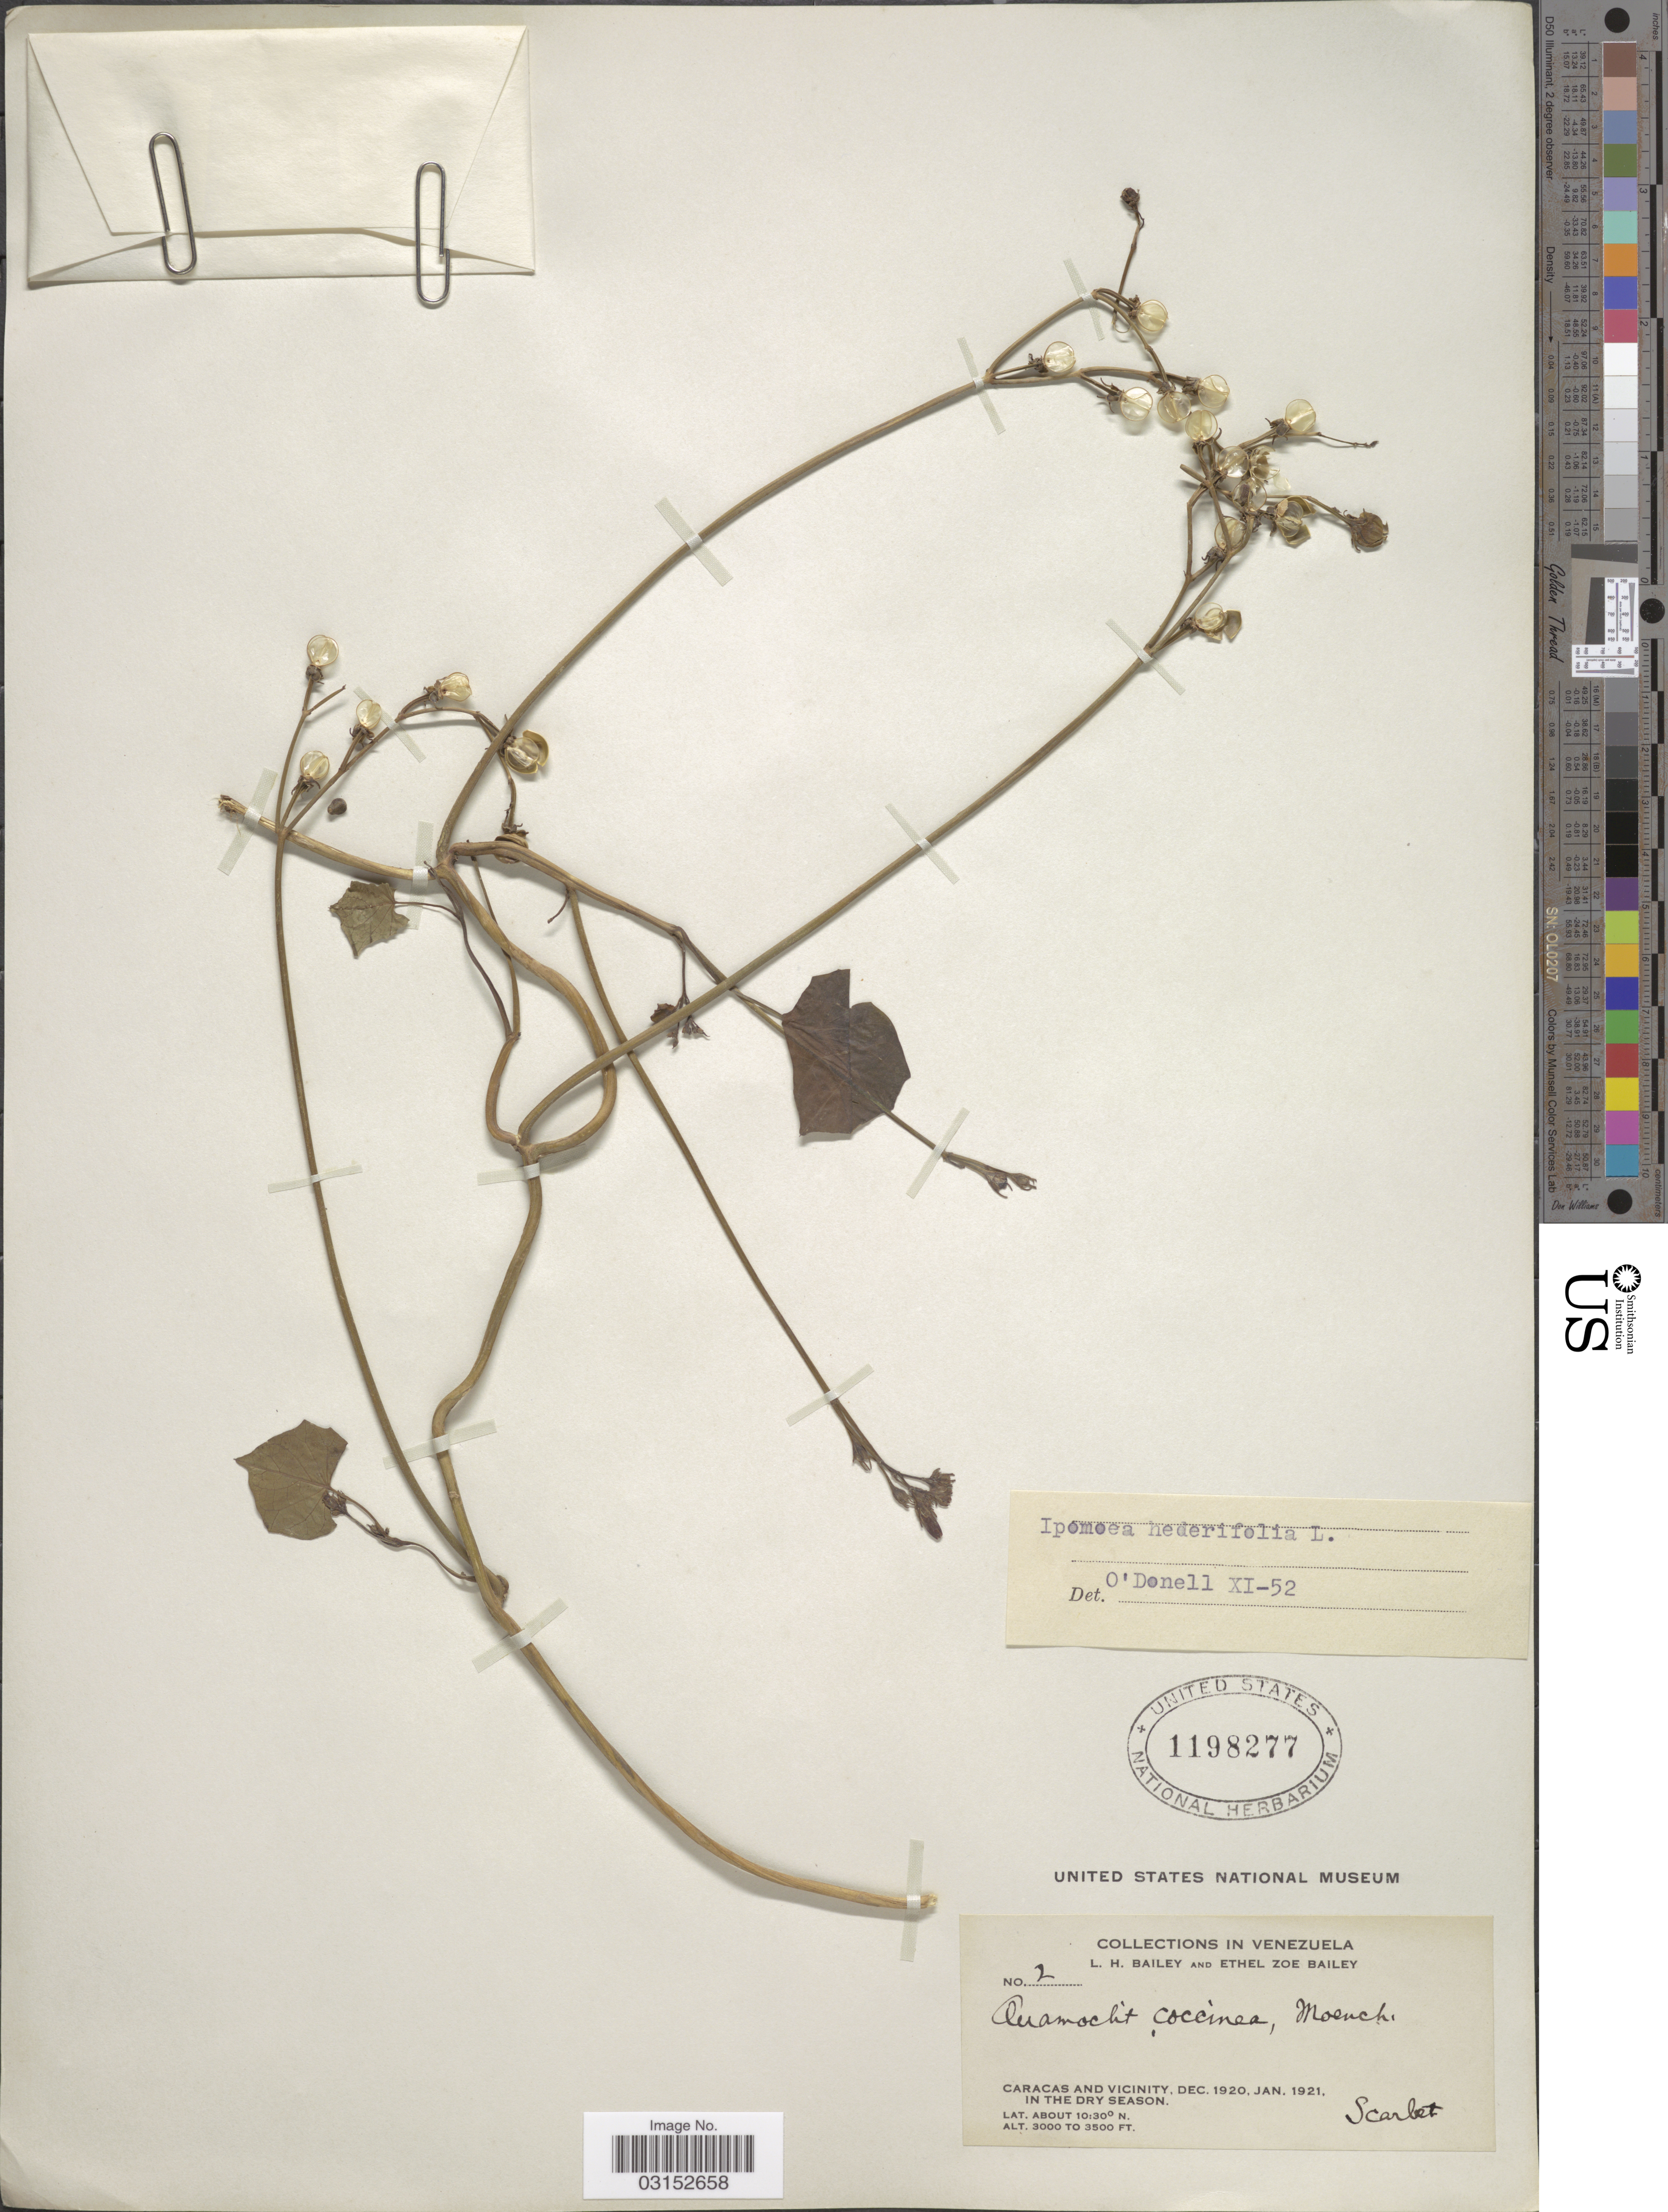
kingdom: Plantae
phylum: Tracheophyta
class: Magnoliopsida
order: Solanales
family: Convolvulaceae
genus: Ipomoea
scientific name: Ipomoea hederifolia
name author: L.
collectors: L. H. Bailey & E. Z. Bailey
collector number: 2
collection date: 1920-12/1921-01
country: Venezuela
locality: Caracas and vicinity.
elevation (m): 914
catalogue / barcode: US 1198277